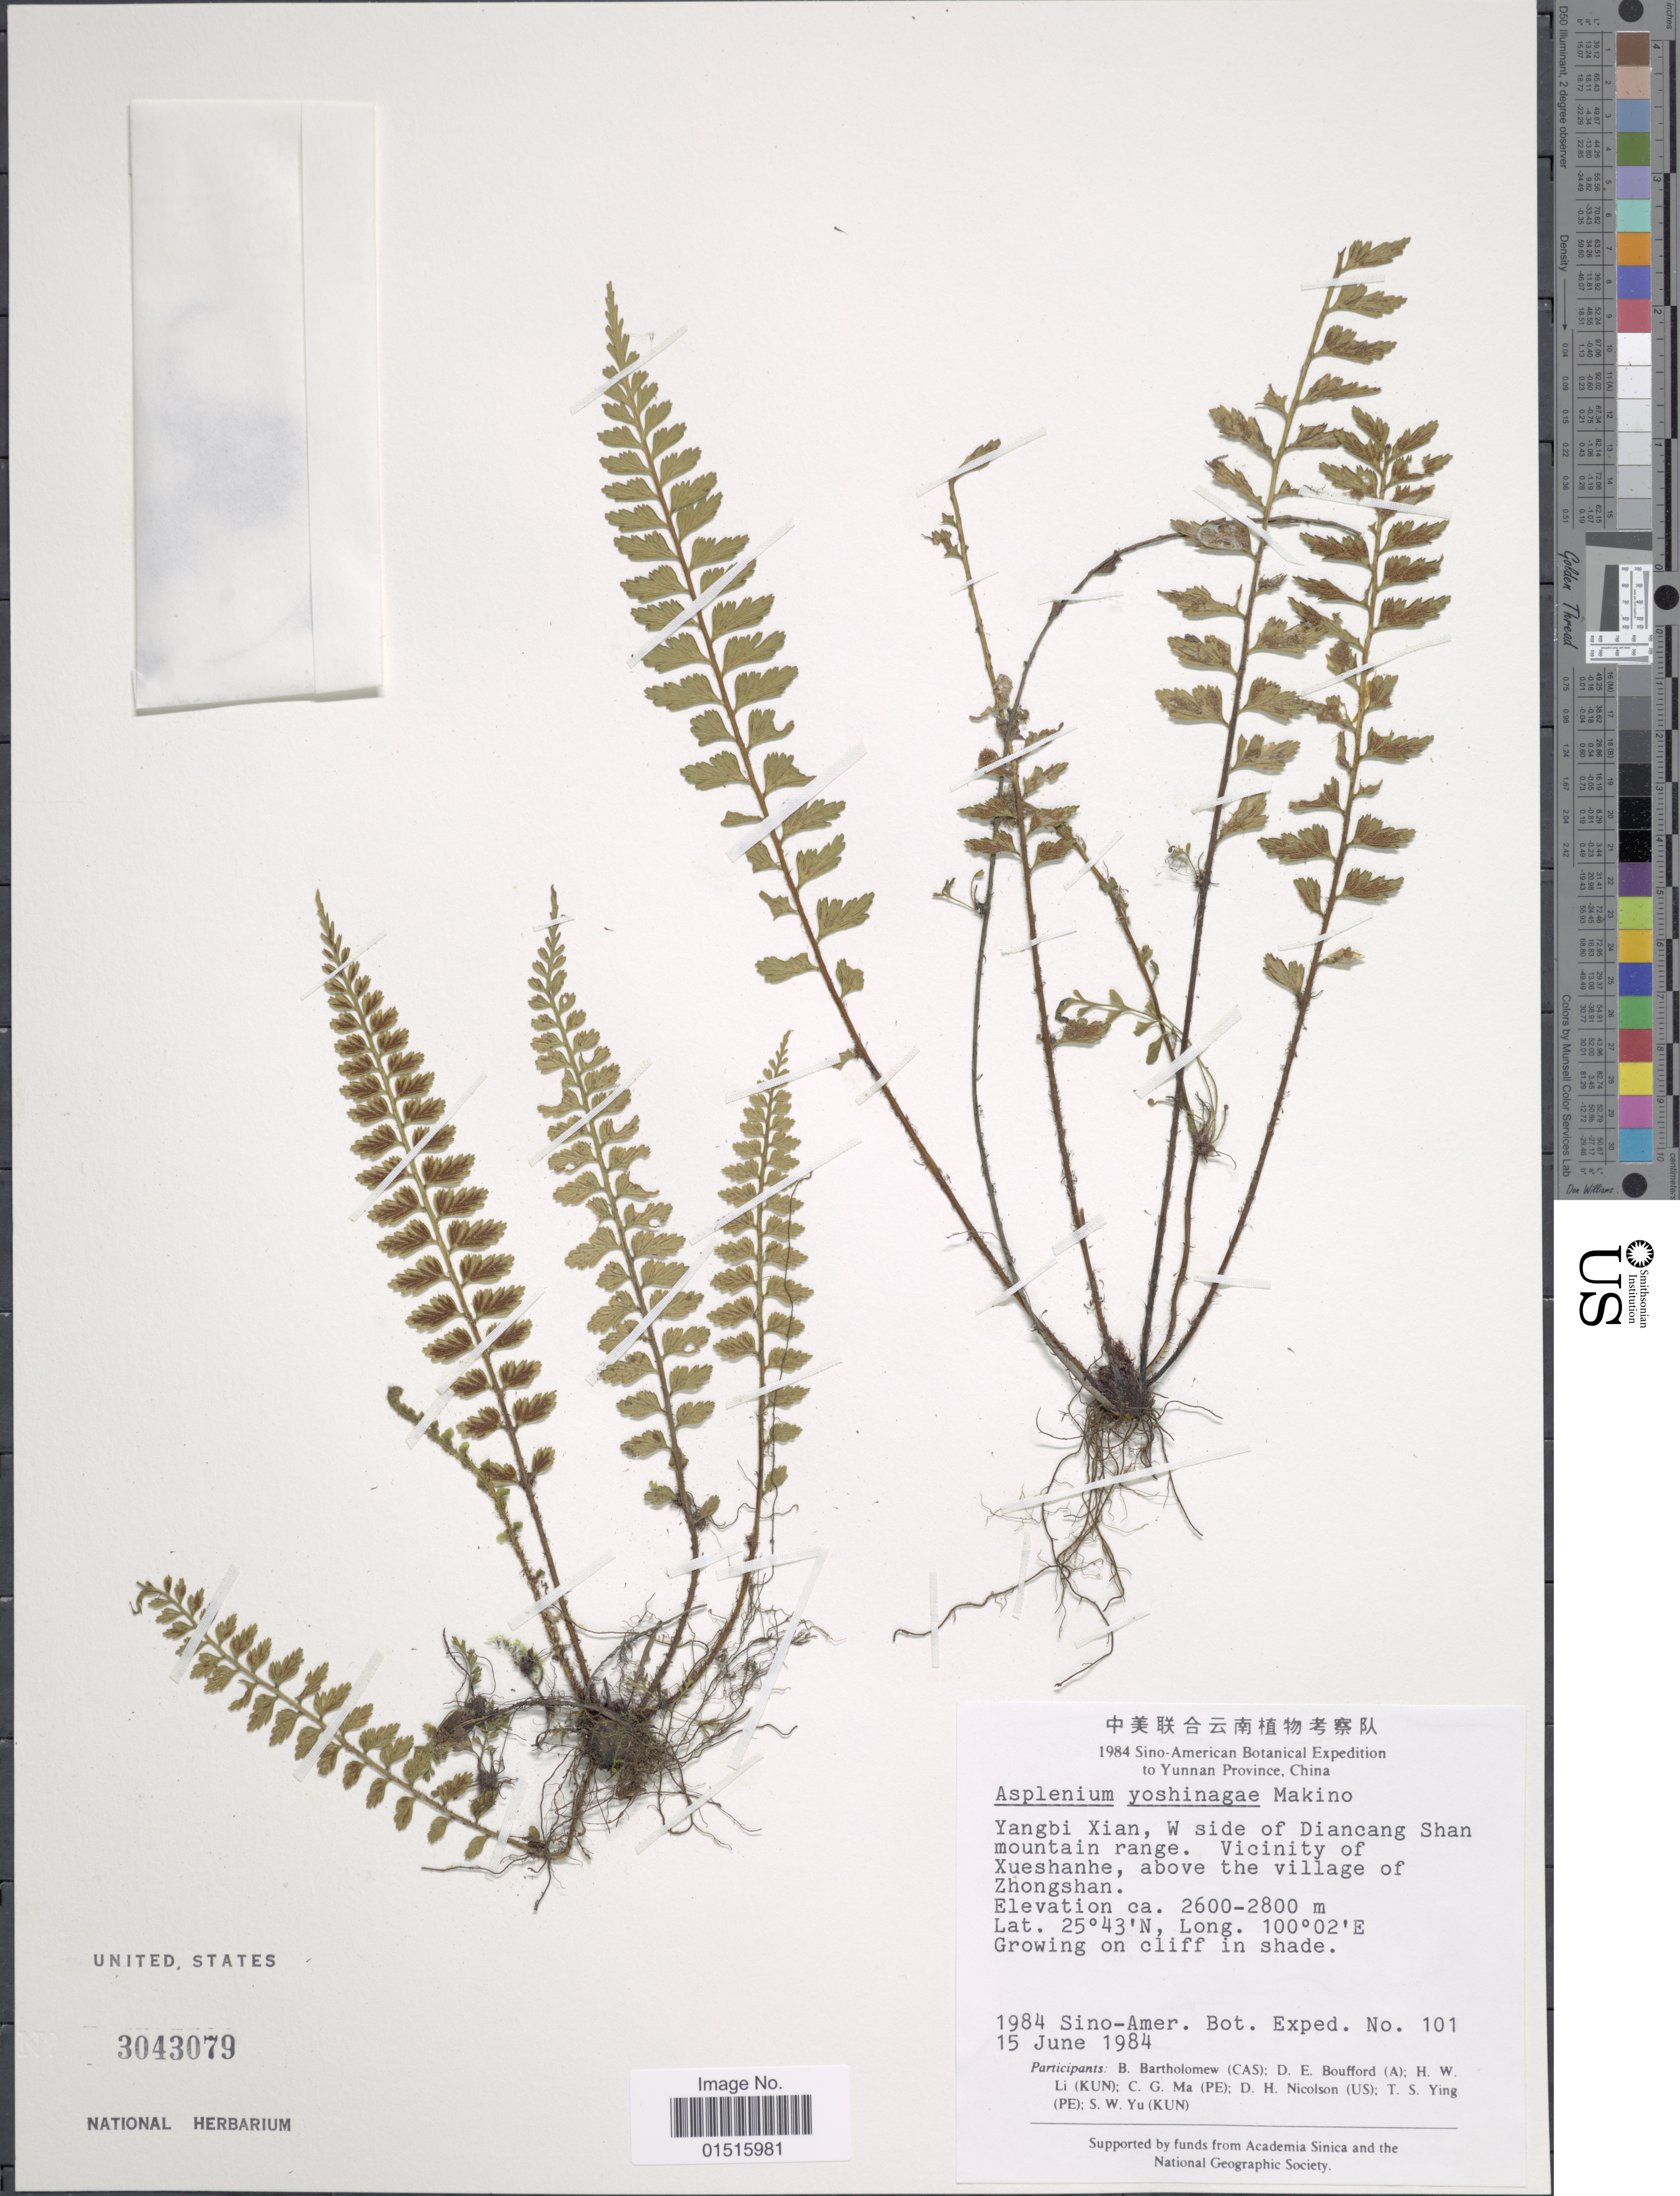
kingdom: Plantae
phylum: Tracheophyta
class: Polypodiopsida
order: Polypodiales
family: Aspleniaceae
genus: Asplenium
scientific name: Asplenium yoshinagae var. planicaule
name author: (Wall. ex Mett.) C.V. Morton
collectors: Sino-Amer. Bot. Exped. 1984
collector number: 101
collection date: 1984-06-15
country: China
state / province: Yunnan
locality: Yangbi Xian, W side of Diancang Shan mountain range, Vicinity of Xueshanhe, above the village of Zhongsan.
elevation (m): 2600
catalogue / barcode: US 3043079